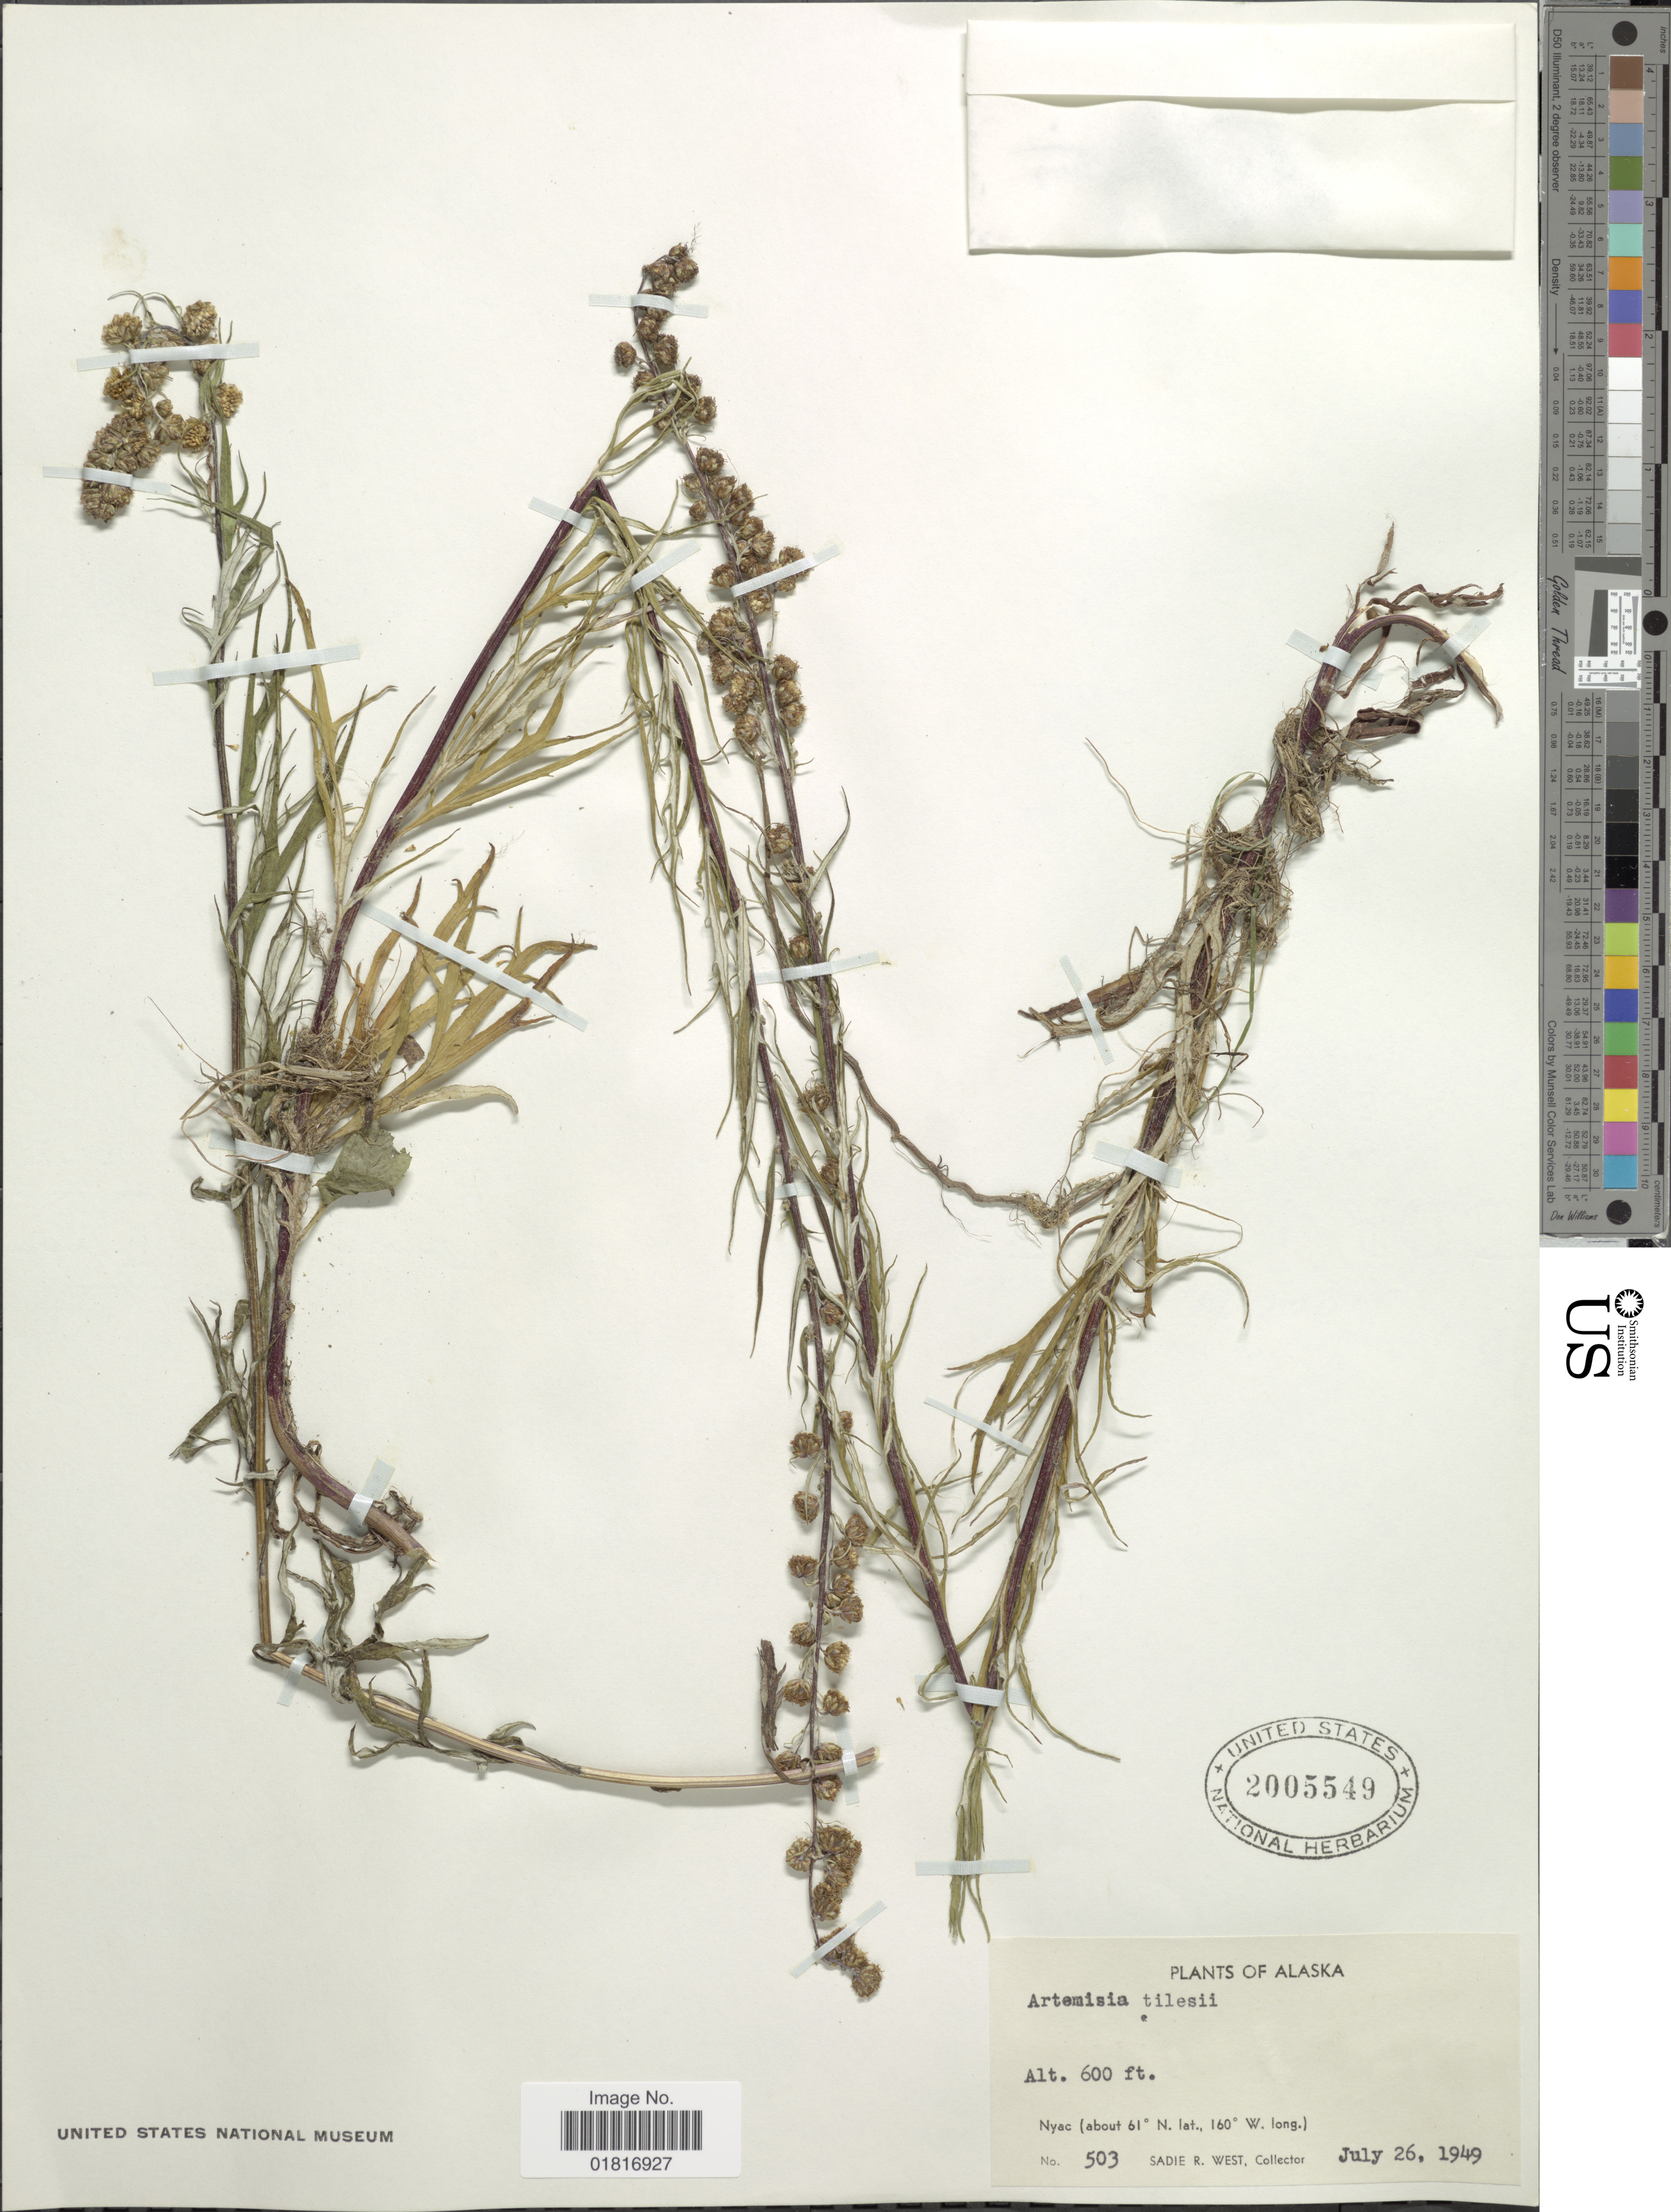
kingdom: Plantae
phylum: Tracheophyta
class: Magnoliopsida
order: Asterales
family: Asteraceae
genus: Artemisia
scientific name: Artemisia tilesii var. elatior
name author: Torr. & A. Gray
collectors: S. R. West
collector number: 503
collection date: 1949-07-26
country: United States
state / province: Alaska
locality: Nyac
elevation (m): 183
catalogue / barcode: US 2005549